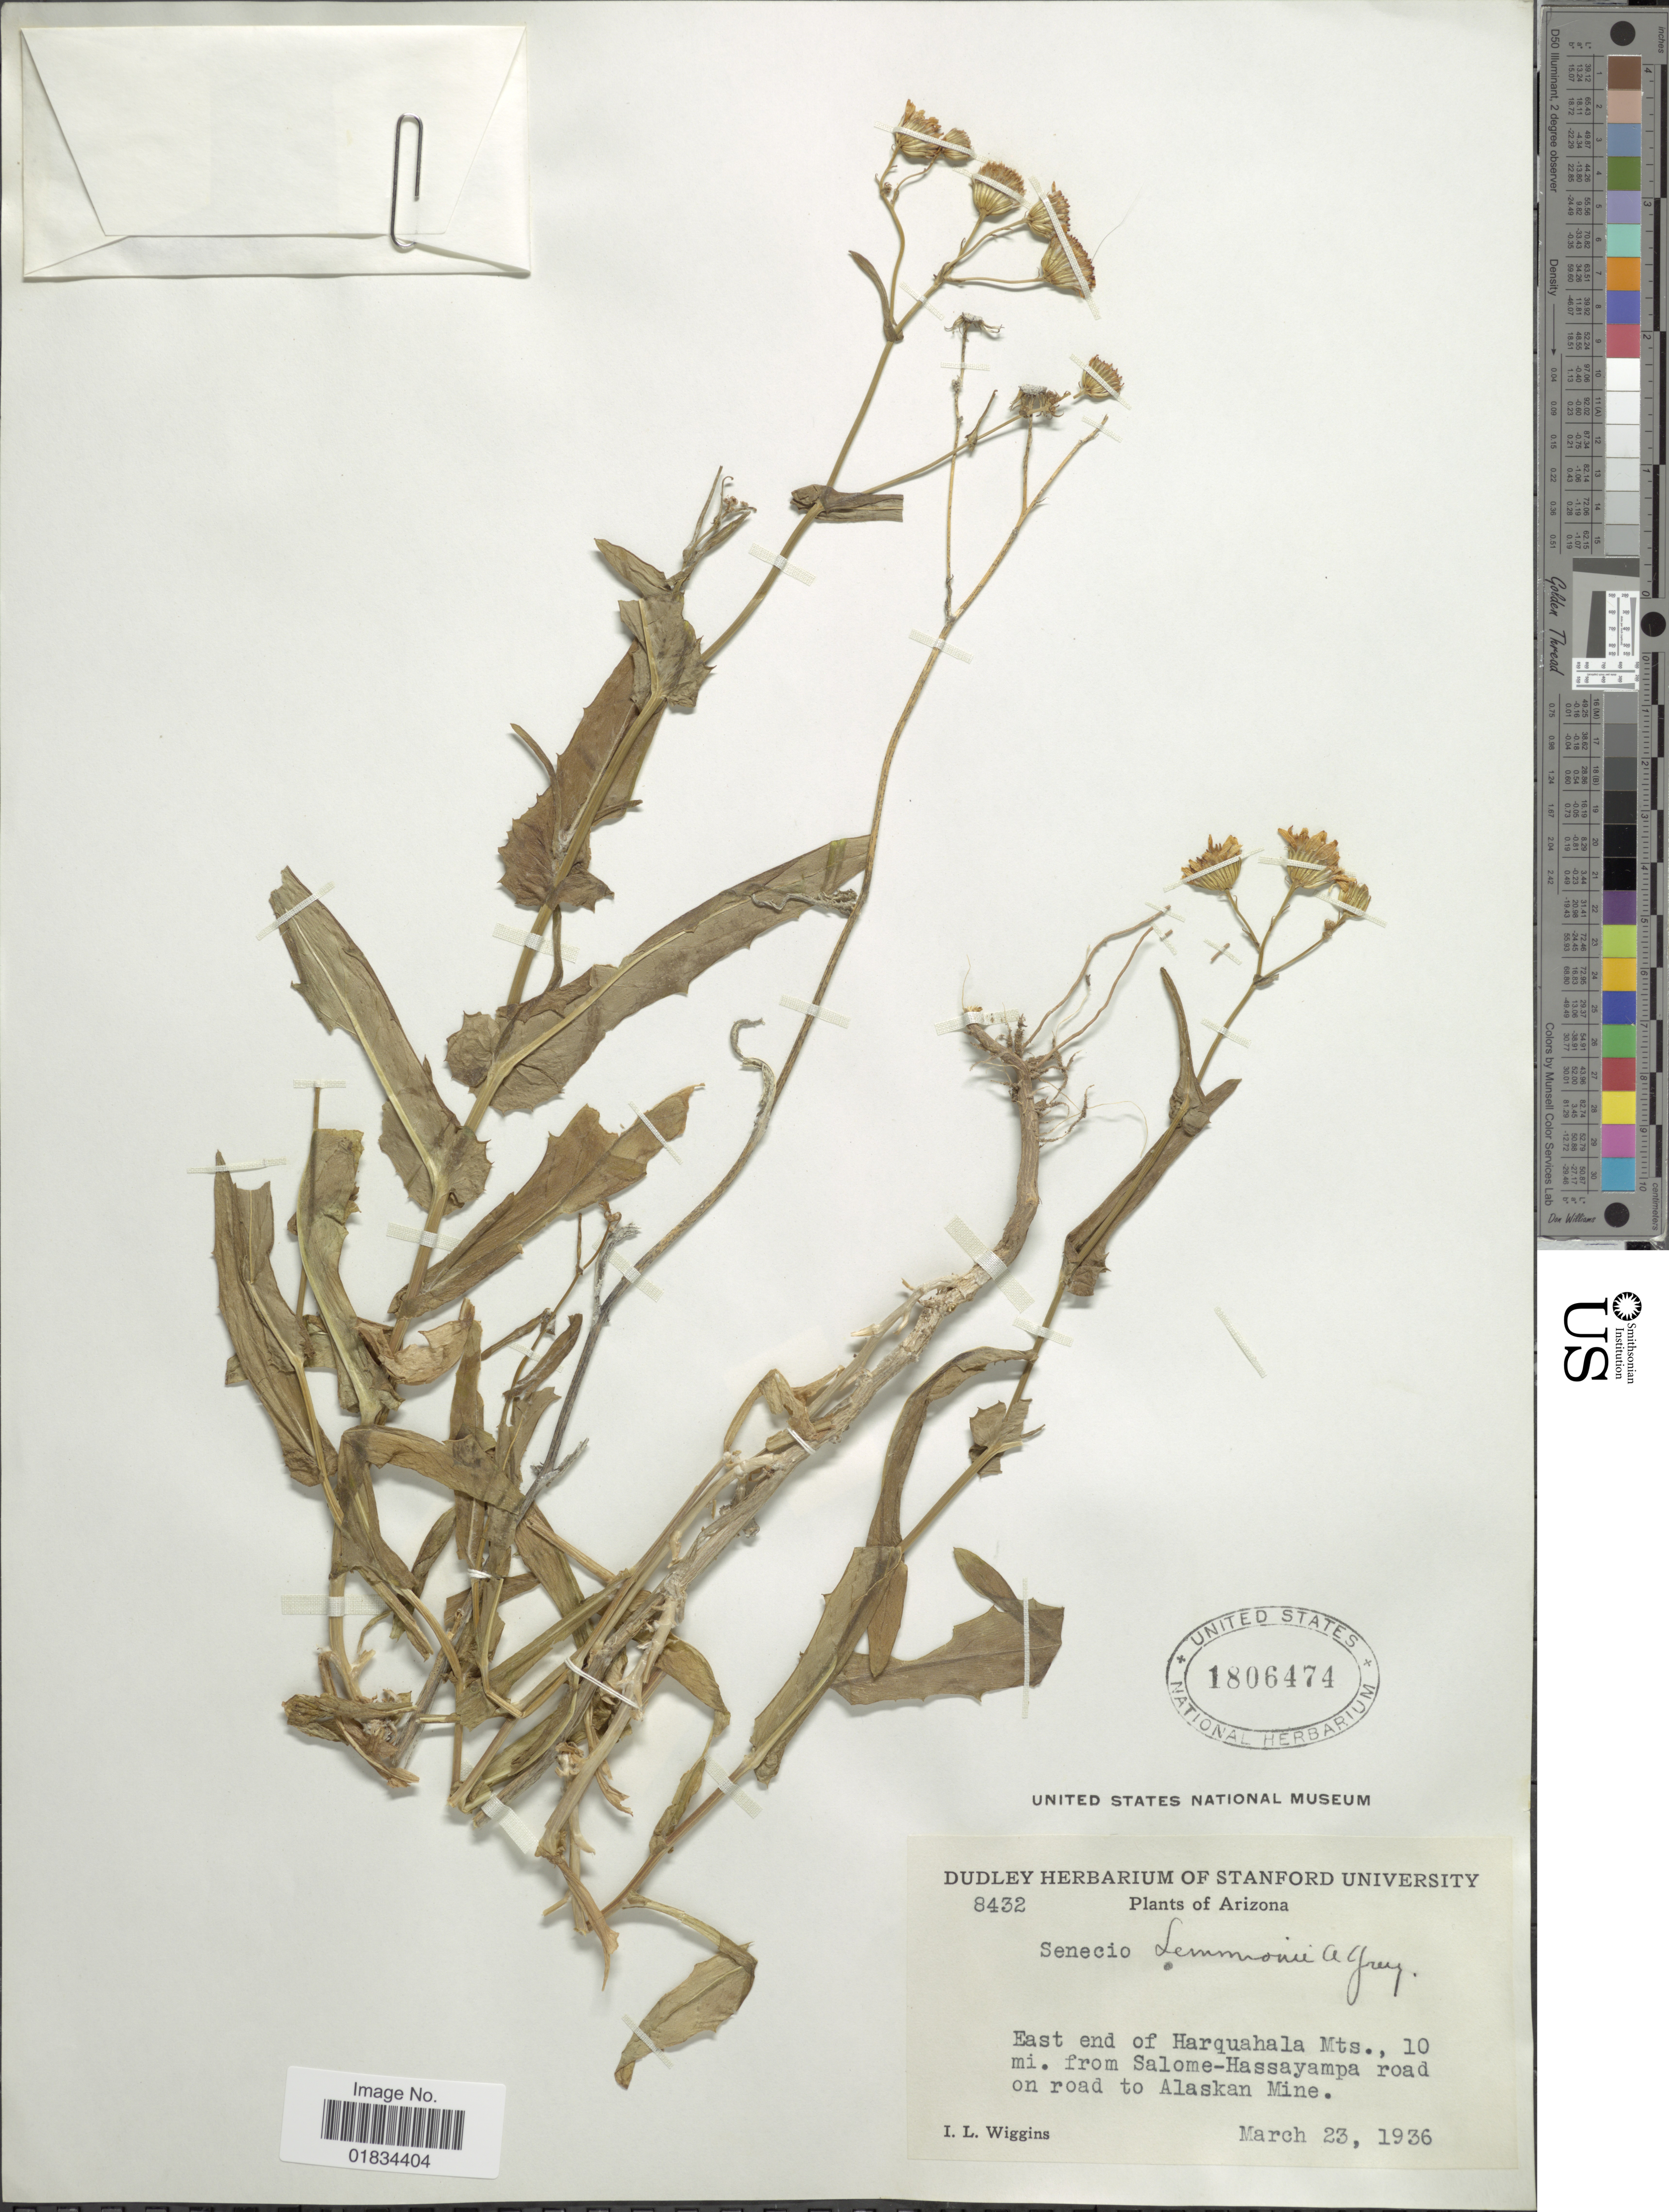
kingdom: Plantae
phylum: Tracheophyta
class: Magnoliopsida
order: Asterales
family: Asteraceae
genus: Senecio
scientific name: Senecio lemmonii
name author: A. Gray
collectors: I. L. Wiggins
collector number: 8432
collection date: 1936-03-23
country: United States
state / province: Arizona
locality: East end of Harquahala Mts., 10 mi. from Salome-Hassayampa road on road to Alaskan Mine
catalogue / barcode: US 1806474